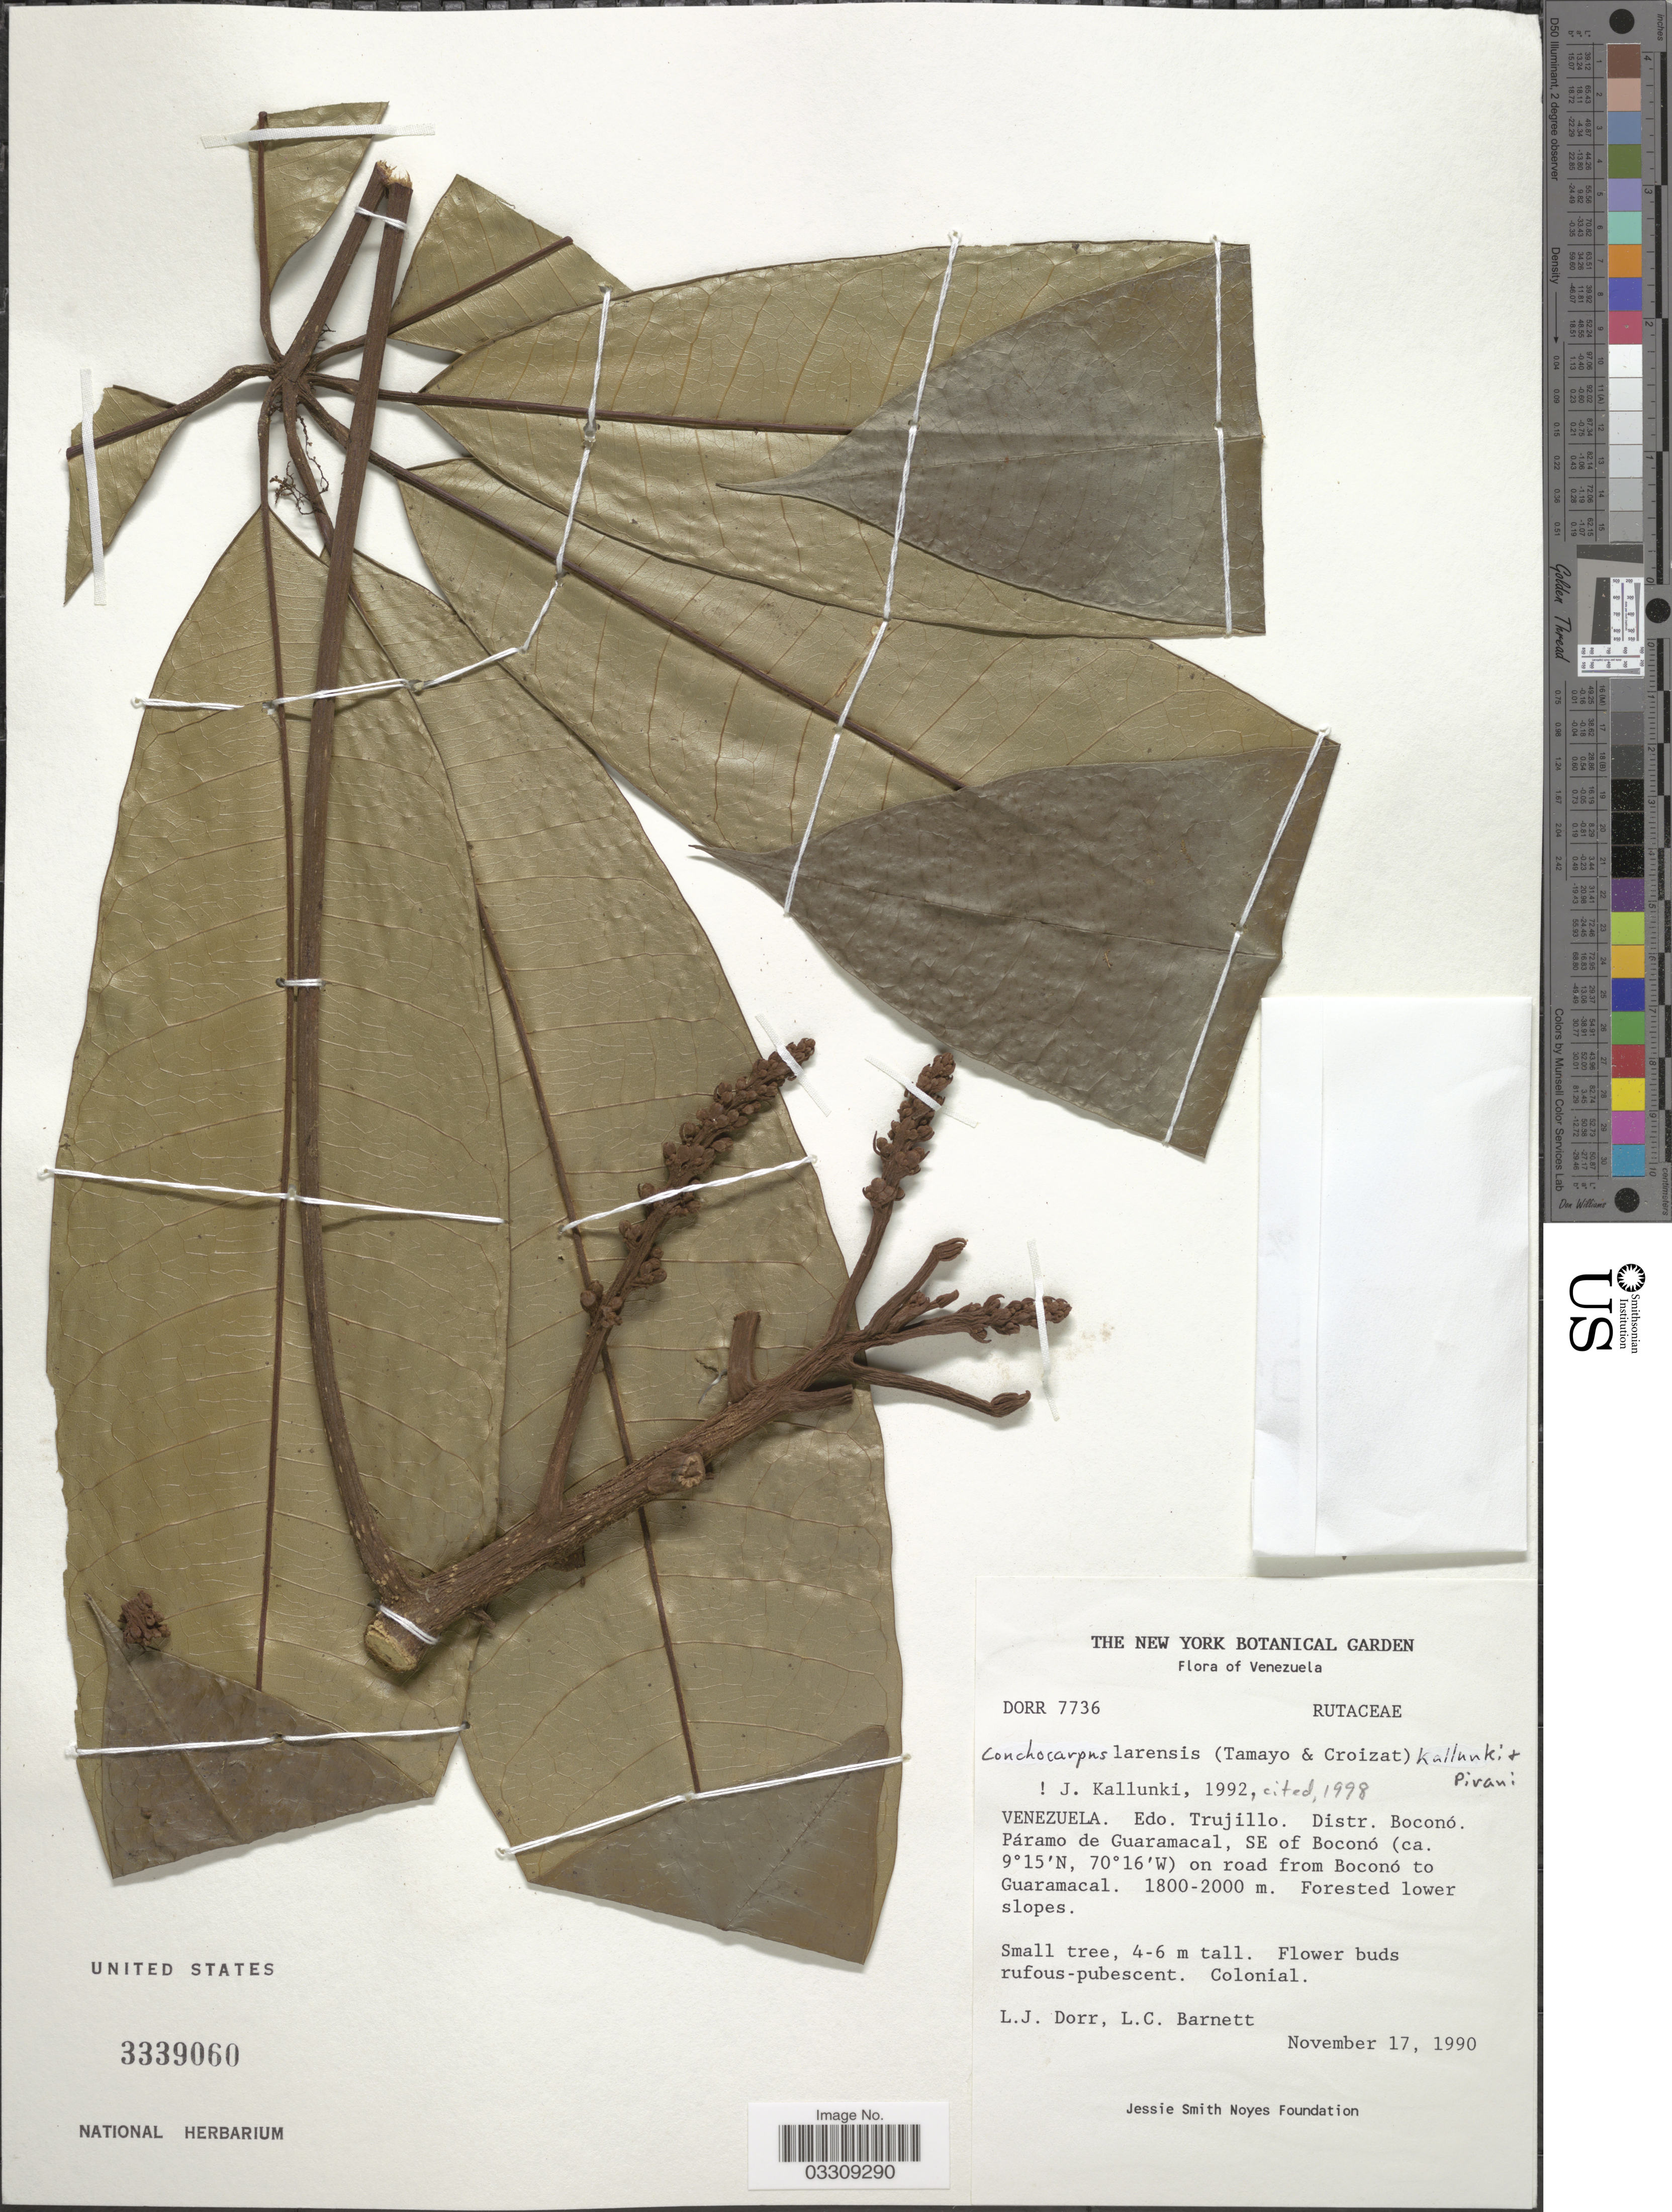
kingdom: Plantae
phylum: Tracheophyta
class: Magnoliopsida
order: Sapindales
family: Rutaceae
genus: Conchocarpus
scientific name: Conchocarpus larensis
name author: (Tamayo & Croizat) Kallunki & Pirani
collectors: L. J. Dorr & L. C. Barnett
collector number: DORR 7736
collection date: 1990-11-17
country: Venezuela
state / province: Trujillo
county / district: Boconó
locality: Páramo de Guaramacal, SE of Boconó on road from Boconó to Guaramacal.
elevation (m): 1800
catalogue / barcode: US 3339060